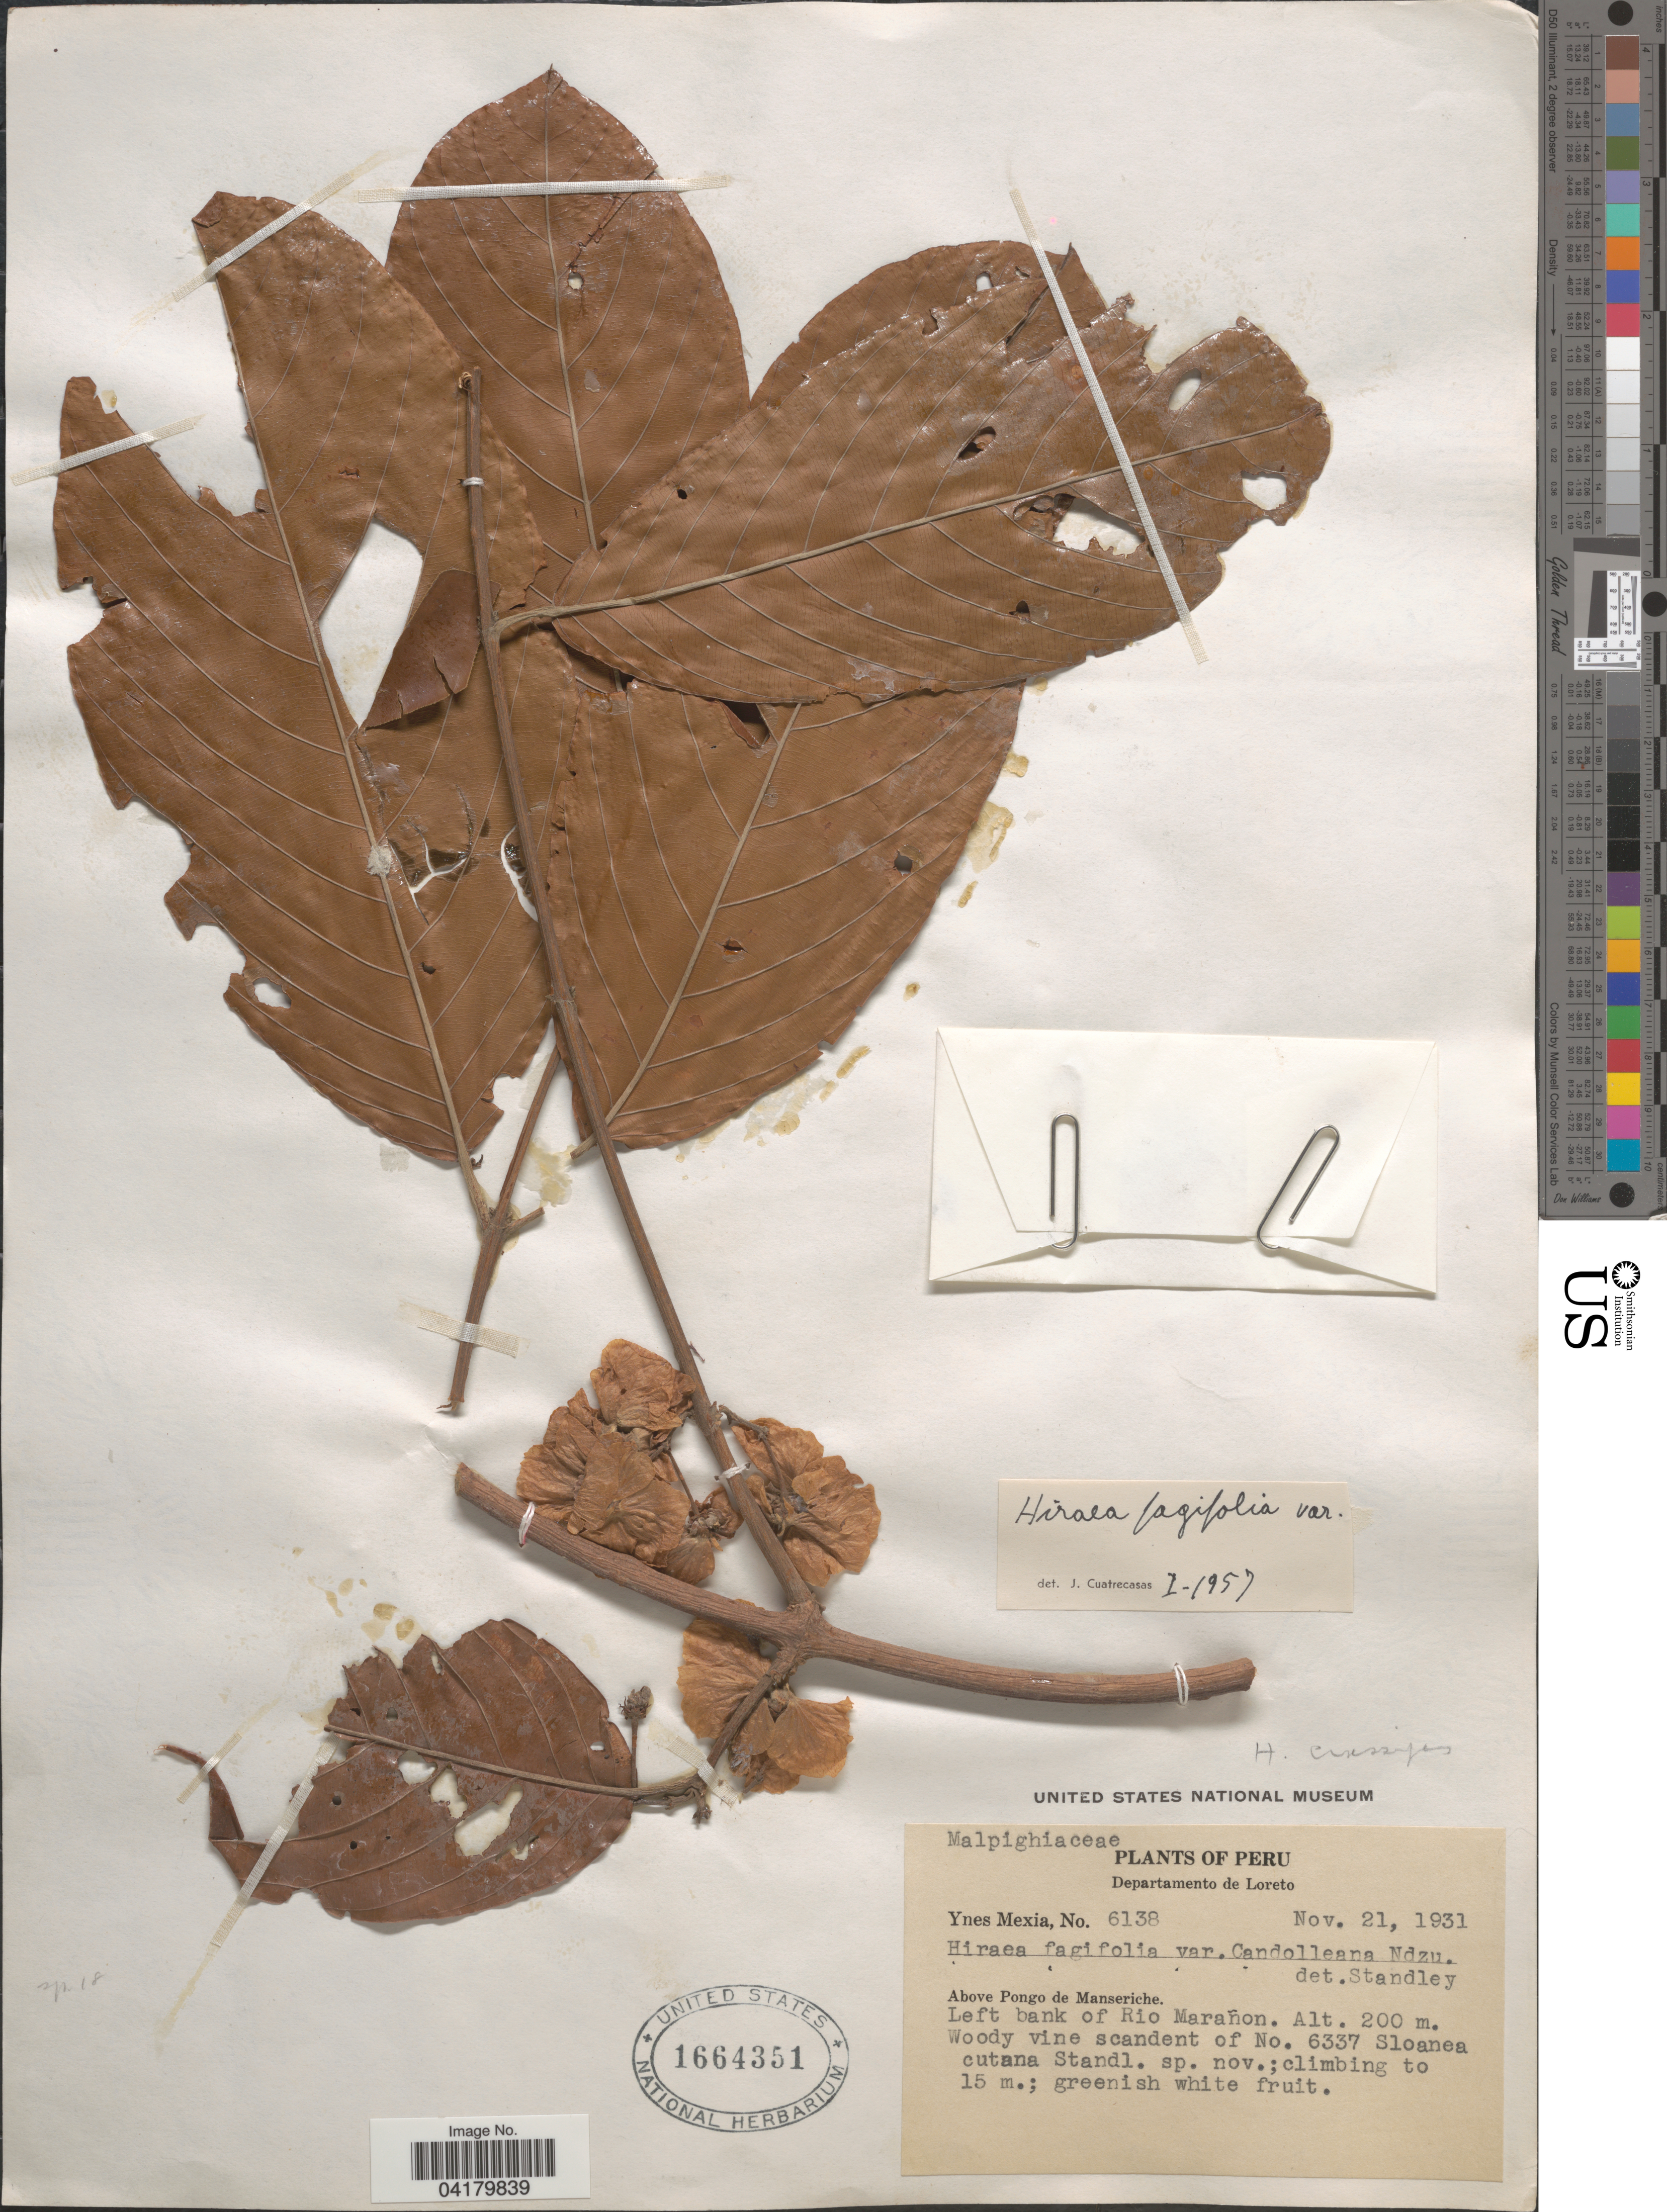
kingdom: Plantae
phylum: Tracheophyta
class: Magnoliopsida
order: Malpighiales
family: Malpighiaceae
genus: Hiraea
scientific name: Hiraea fagifolia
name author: (DC.) A. Juss.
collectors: Y. Mexia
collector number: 6138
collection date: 1931-11-21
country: Peru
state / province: Loreto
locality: Departemento de Loreto. Above Pongo de Manseriche. Left bank of Rio Marañon.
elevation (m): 200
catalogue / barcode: US 1664351